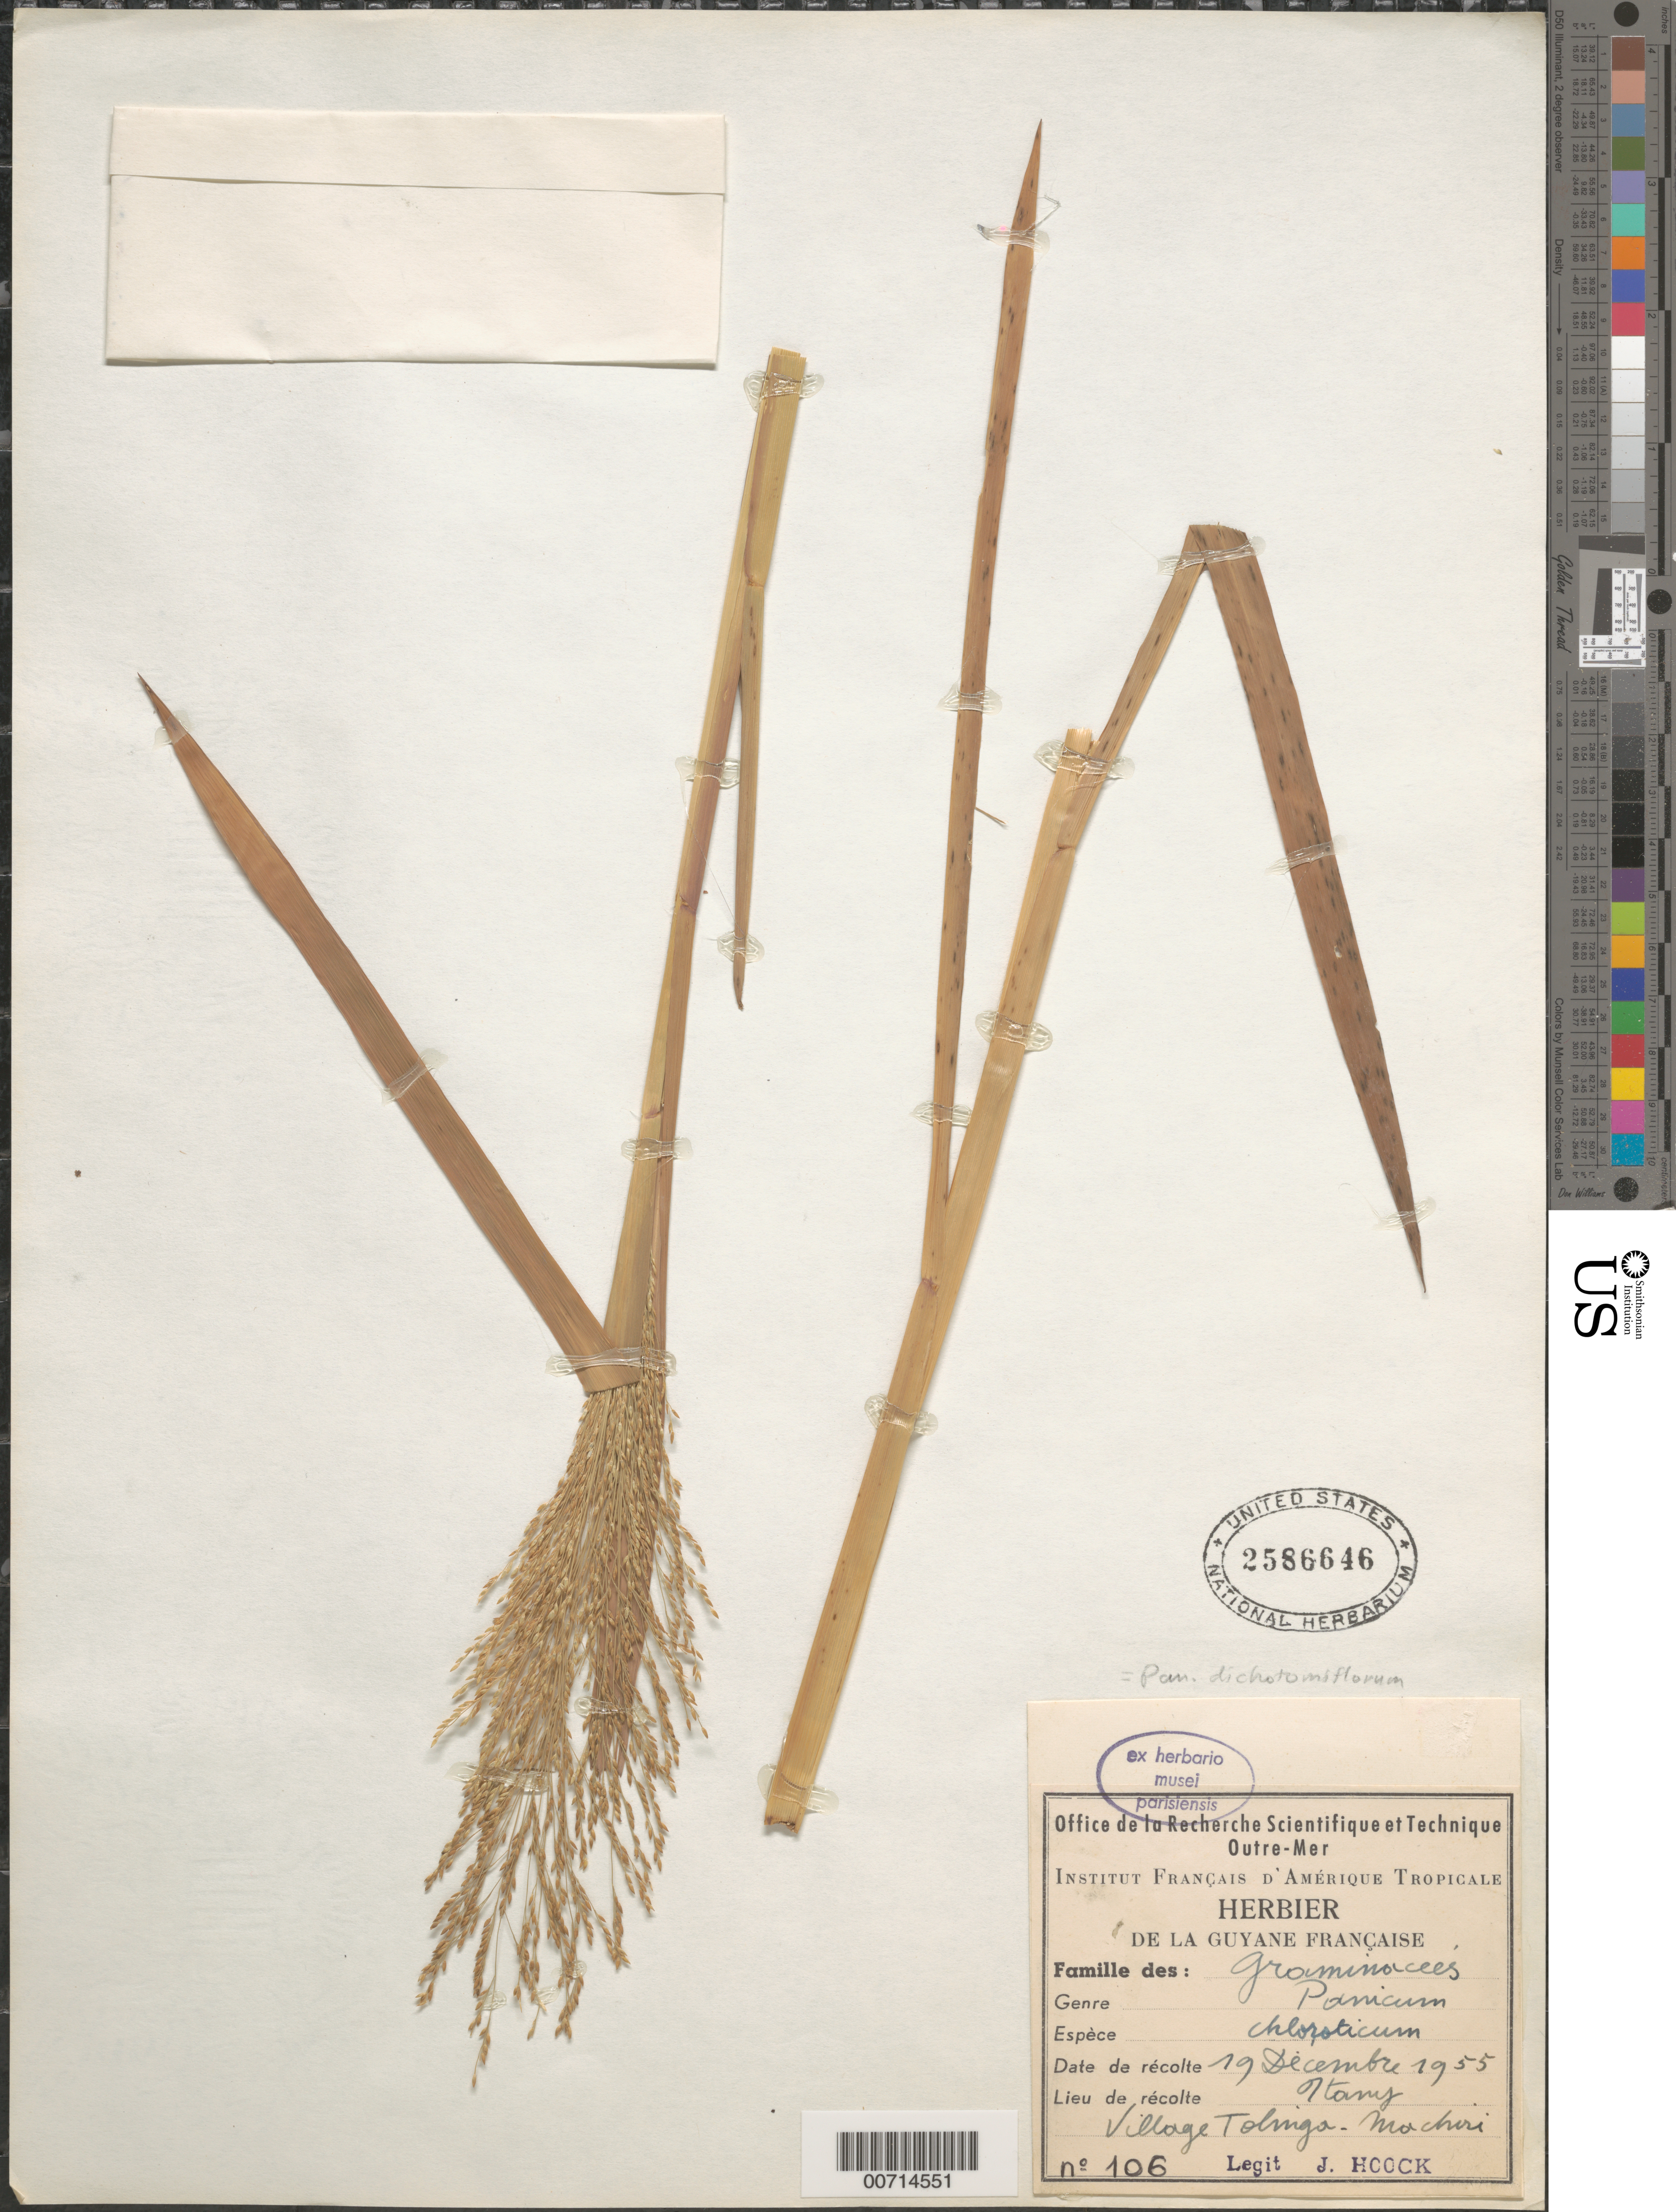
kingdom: Plantae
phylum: Tracheophyta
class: Liliopsida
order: Poales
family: Poaceae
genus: Panicum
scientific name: Panicum dichotomiflorum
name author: Michx.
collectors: J. Hoock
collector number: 106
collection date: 1955-12-19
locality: Itany. Village Tolinga-Machiri. [interpreted]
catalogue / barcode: US 2586646